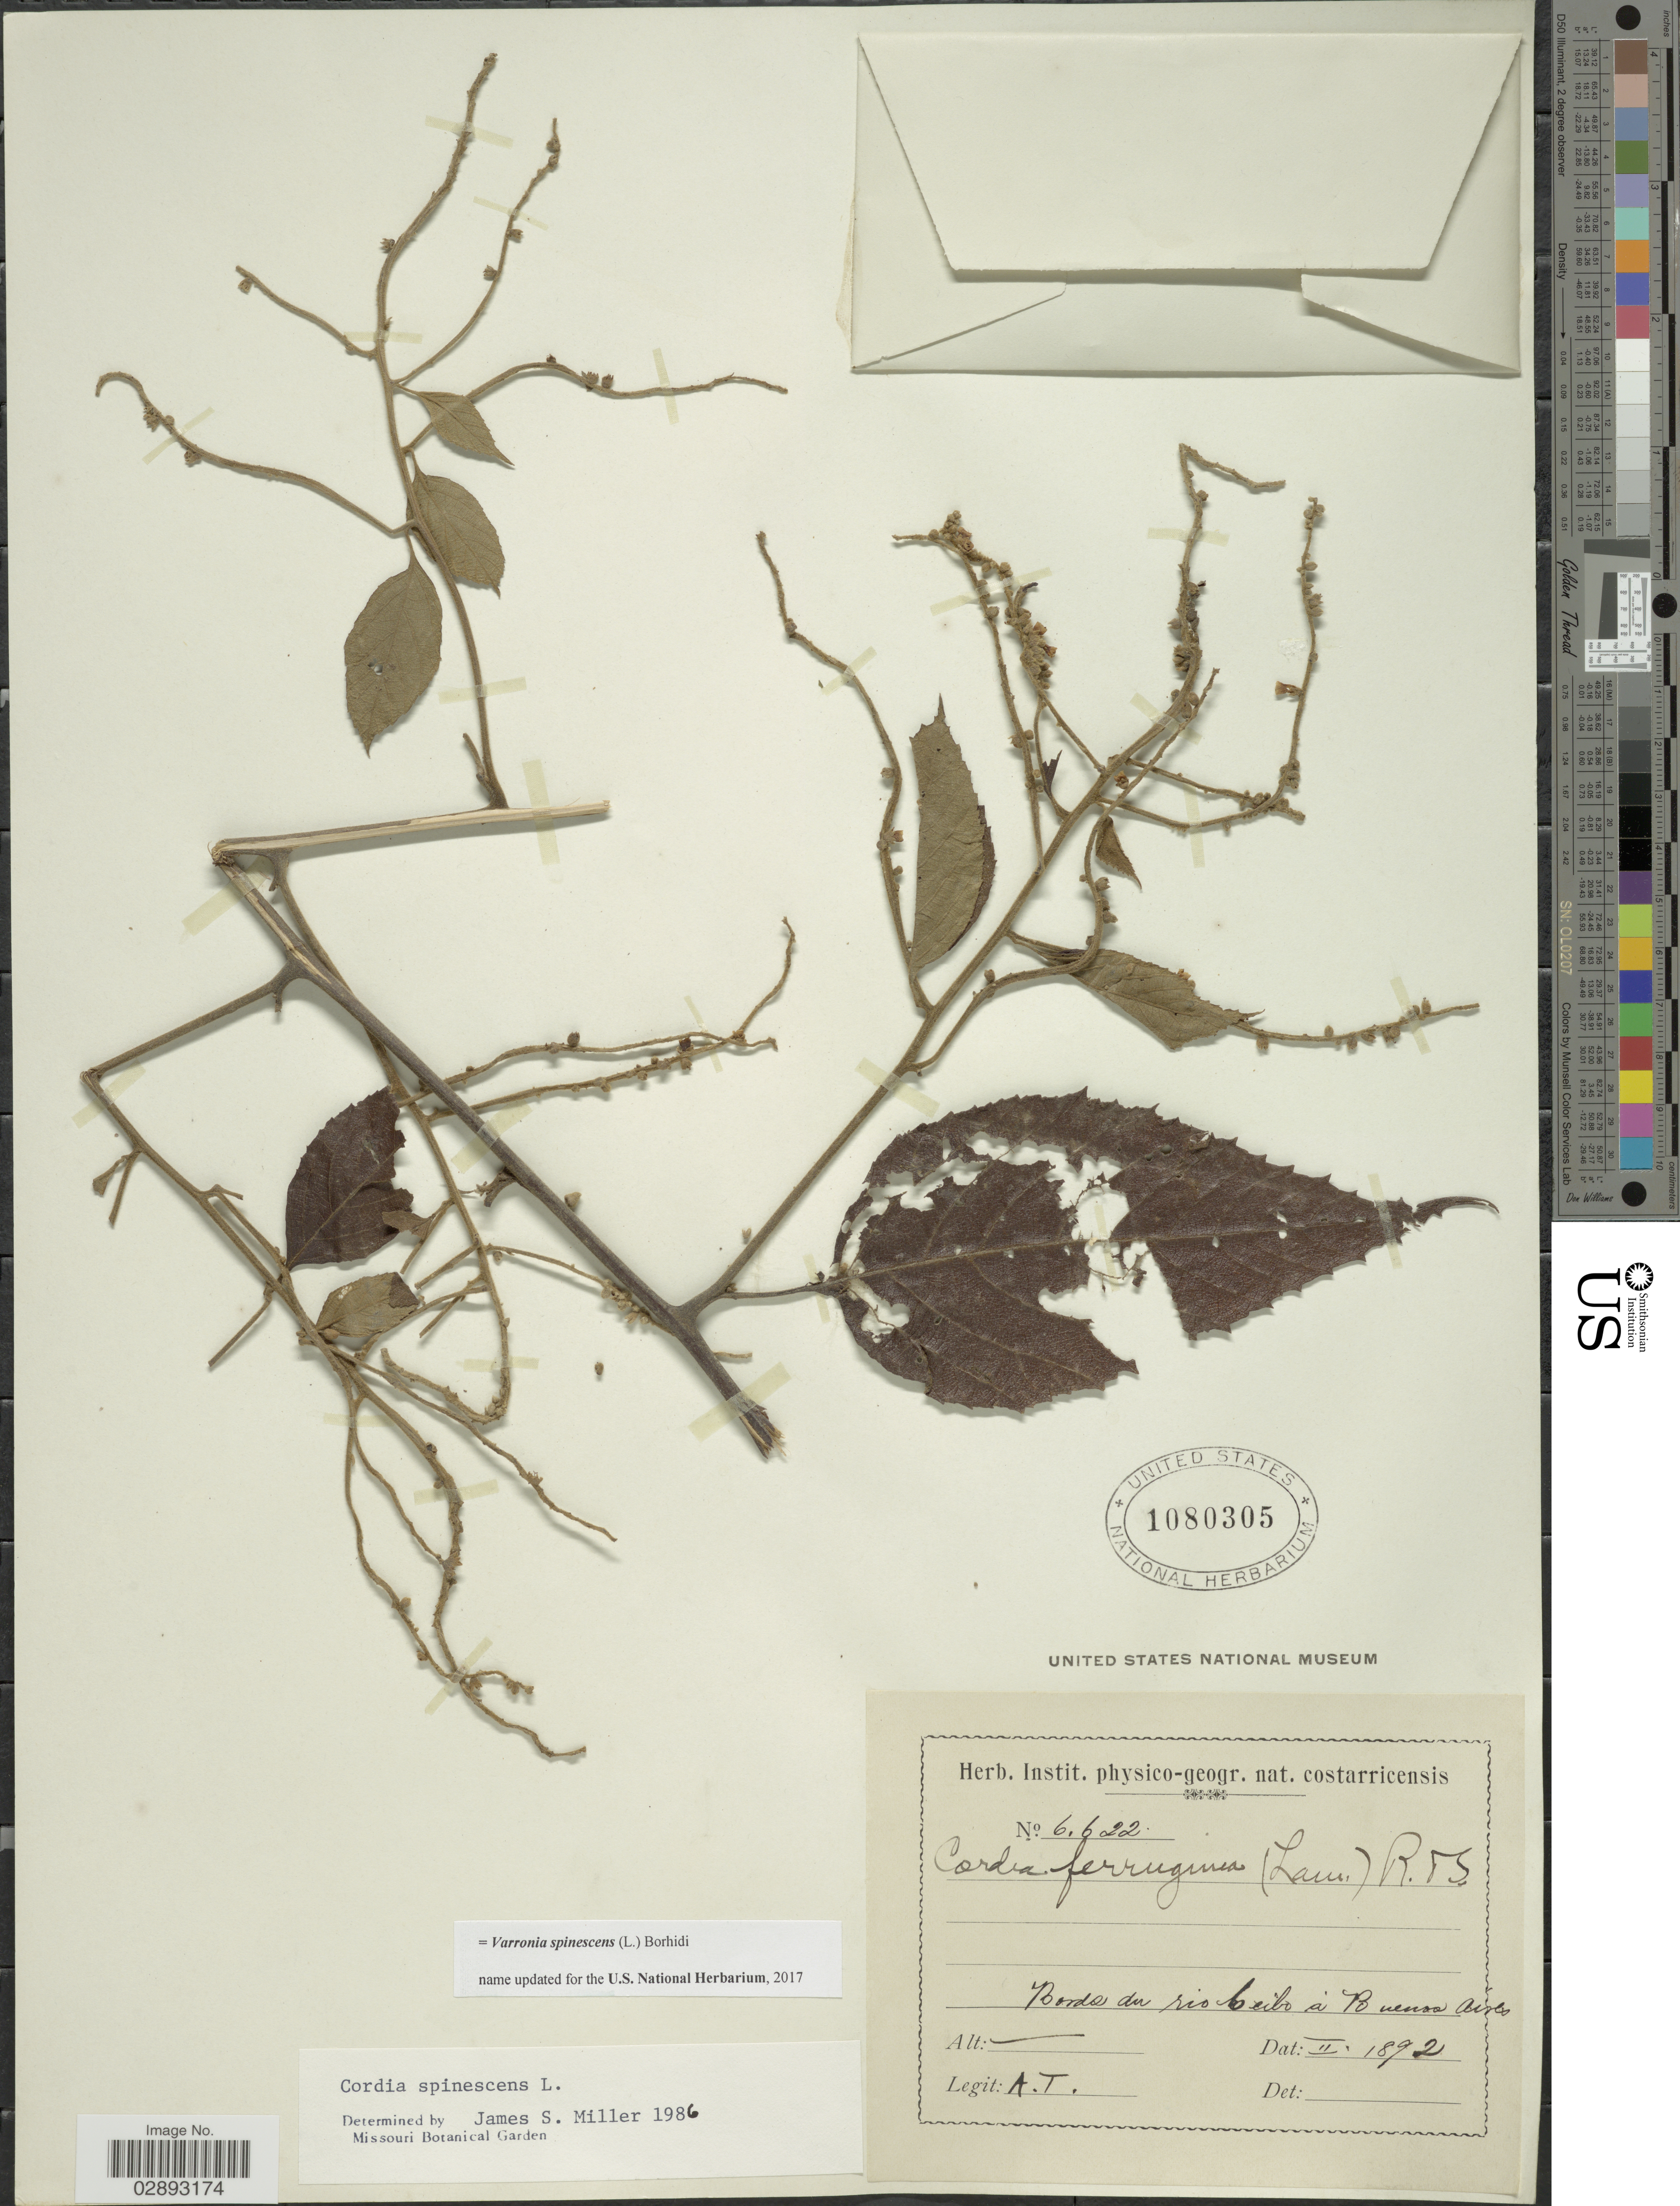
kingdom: Plantae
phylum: Tracheophyta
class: Magnoliopsida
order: Boraginales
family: Cordiaceae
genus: Varronia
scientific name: Varronia spinescens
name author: (L.) Borhidi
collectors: A. T.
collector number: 6622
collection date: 1892-02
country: Costa Rica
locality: Bords du rio Ceibo á Buenos Aires.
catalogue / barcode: US 1080305